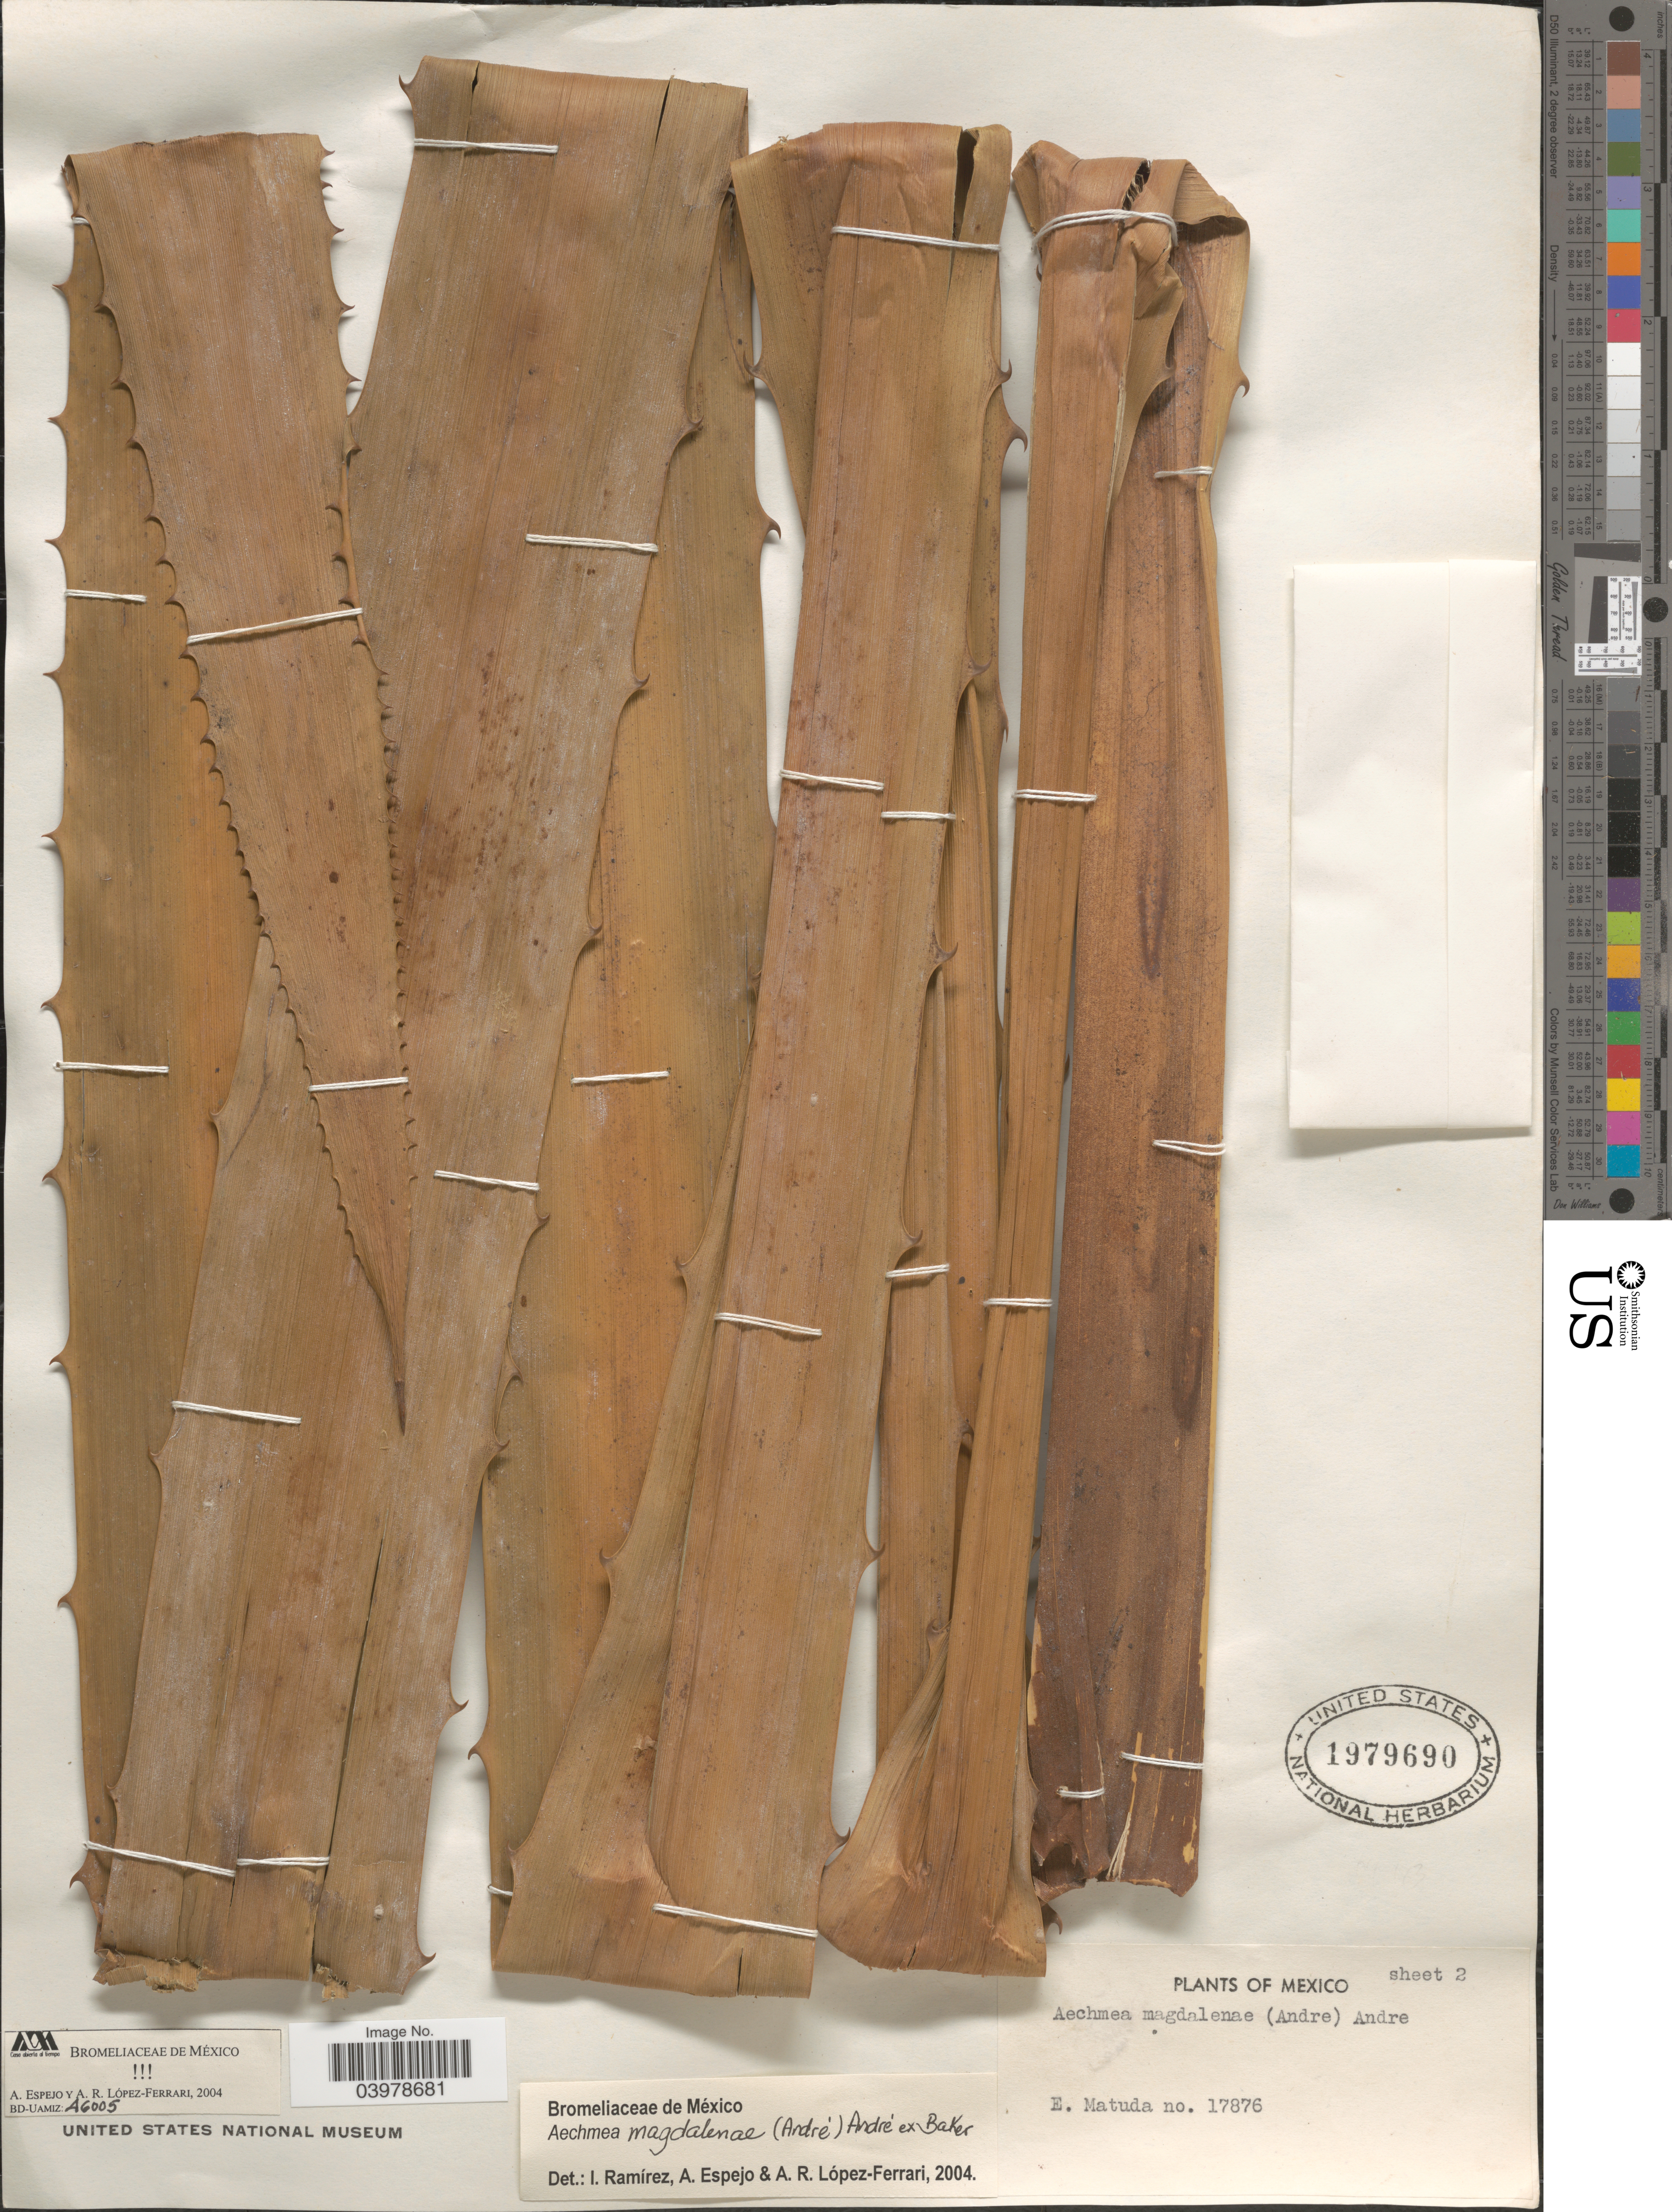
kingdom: Plantae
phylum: Tracheophyta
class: Liliopsida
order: Poales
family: Bromeliaceae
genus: Aechmea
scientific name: Aechmea magdalenae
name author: (André) André ex Baker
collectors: E. Matuda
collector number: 17876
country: Mexico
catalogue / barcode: US 1979690